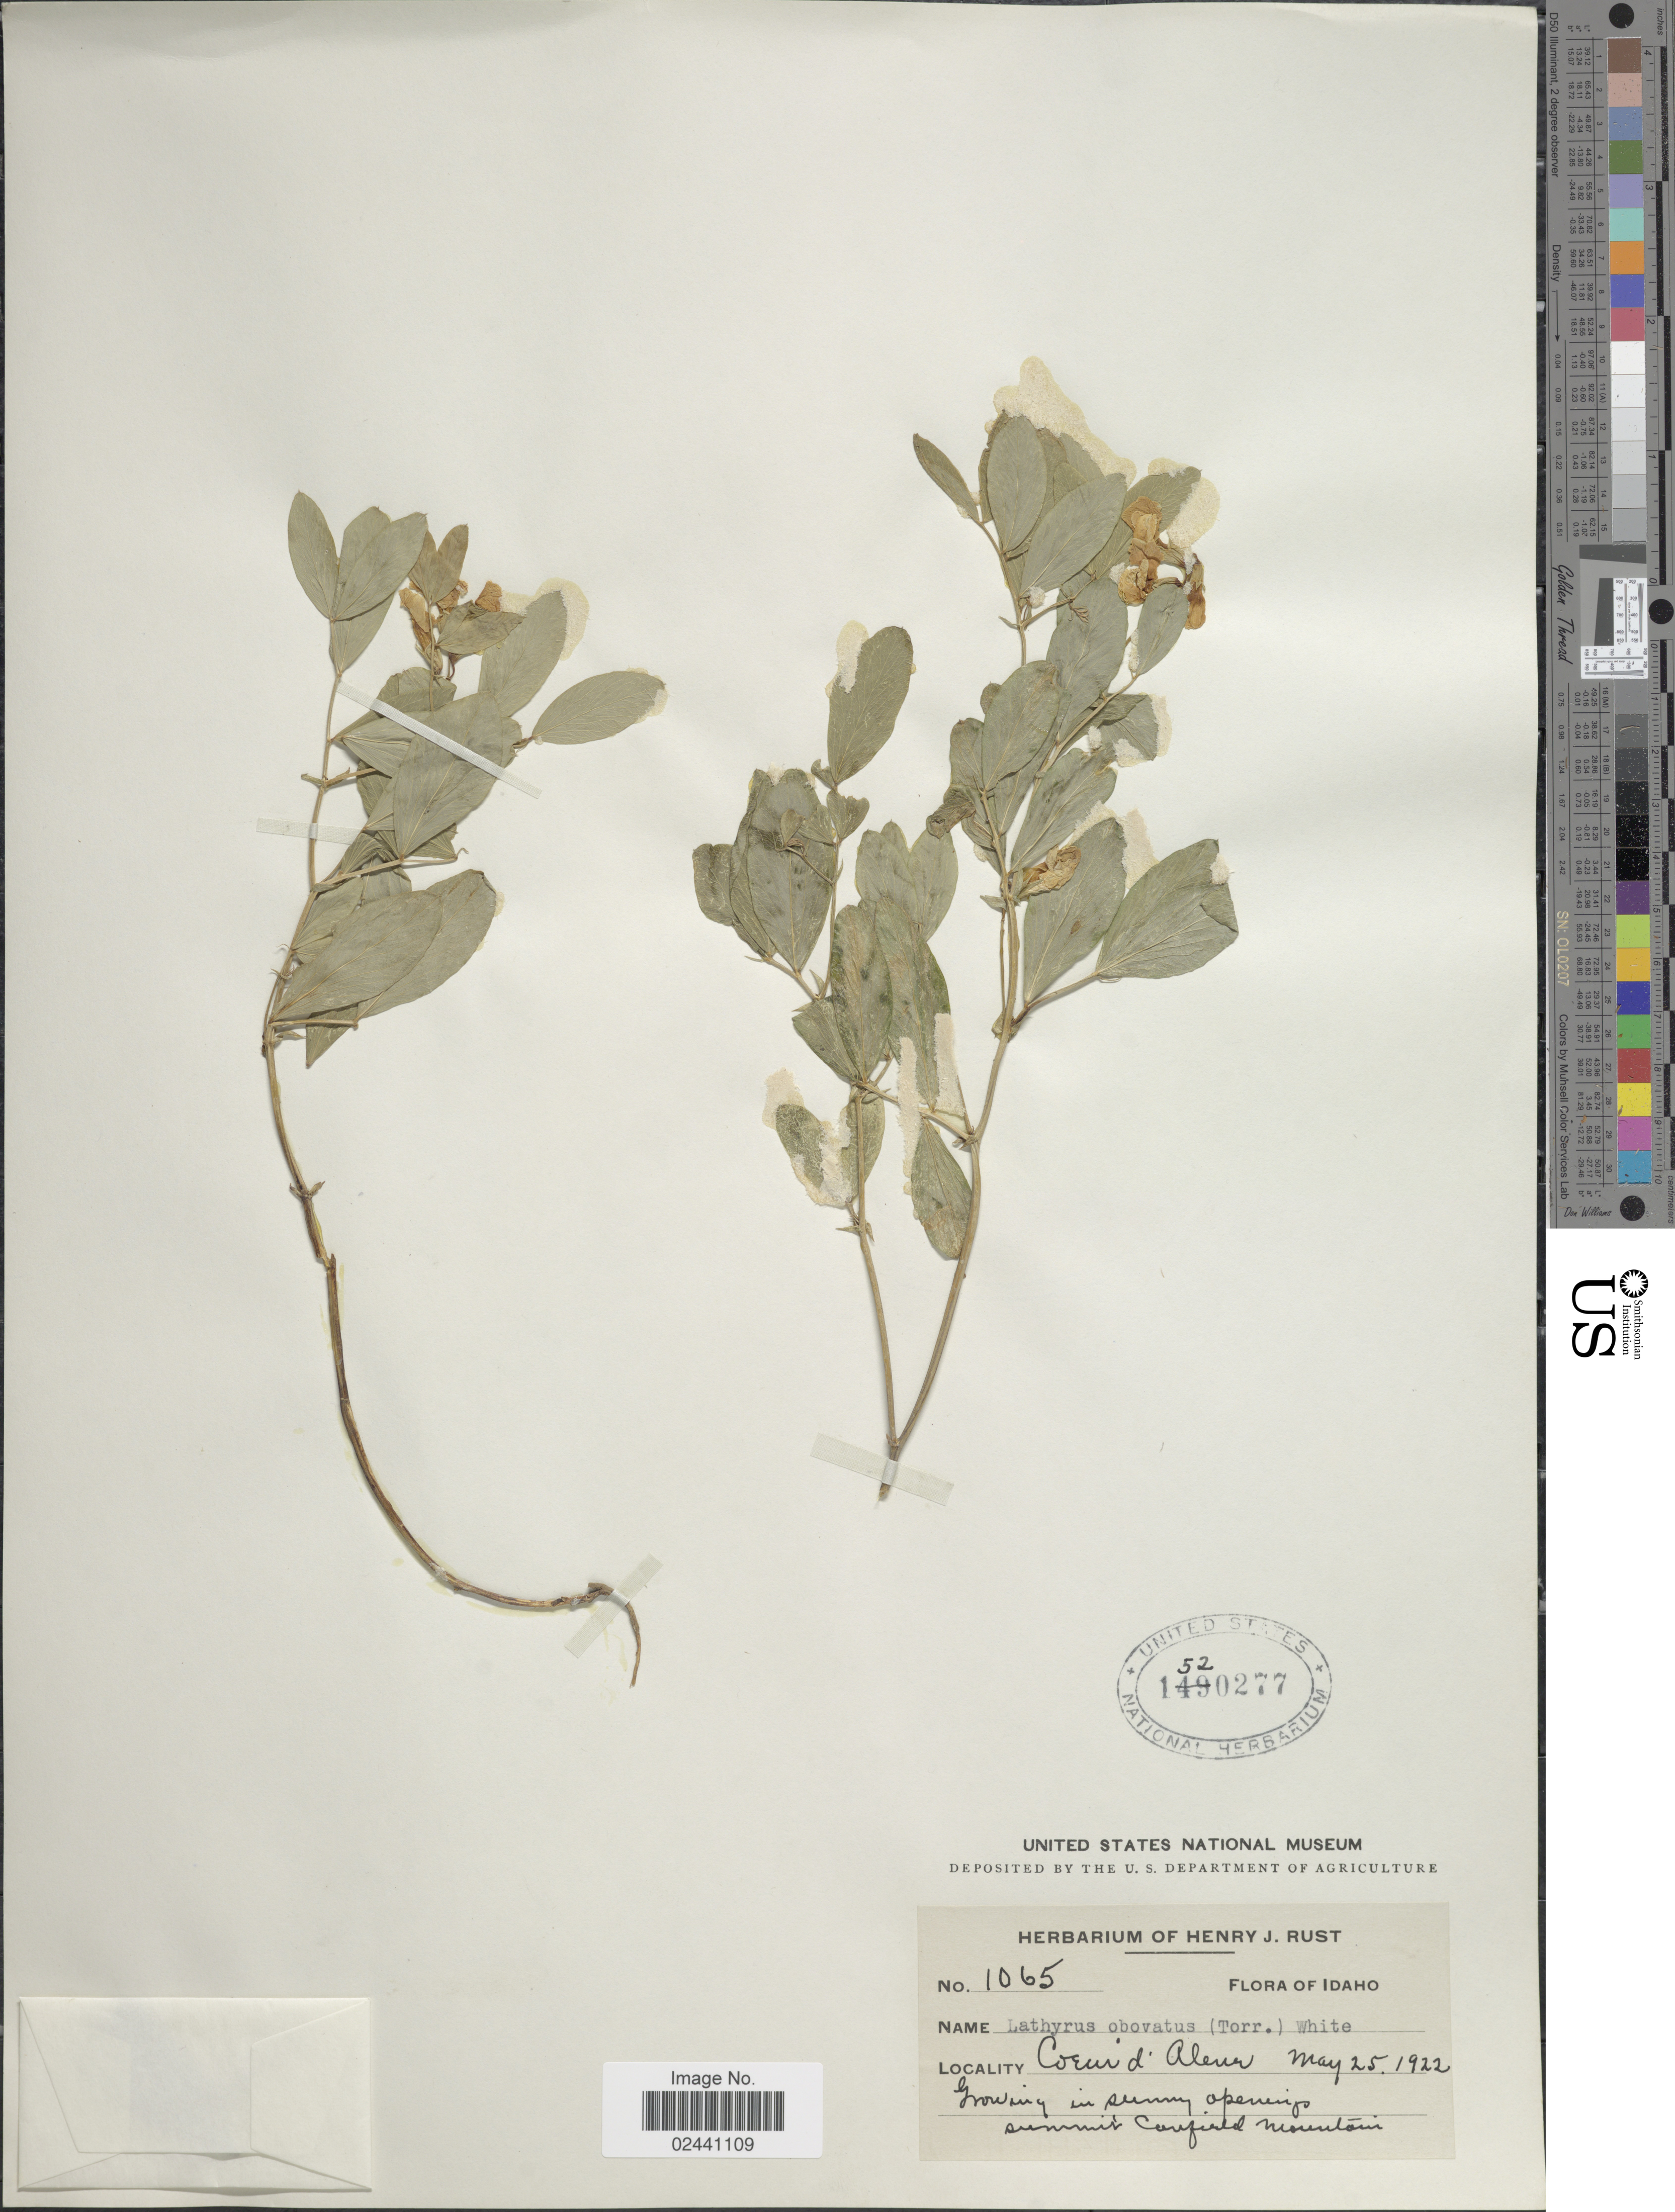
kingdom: Plantae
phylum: Tracheophyta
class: Magnoliopsida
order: Fabales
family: Fabaceae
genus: Lathyrus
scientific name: Lathyrus nevadensis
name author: S. Watson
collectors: ex herb. Henry J. Rust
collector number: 1065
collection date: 1922-05-25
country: United States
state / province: Idaho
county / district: Kootenai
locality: Coeur d'Alene, in sunny openings summit Canfield Mountain.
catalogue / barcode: US 1520277